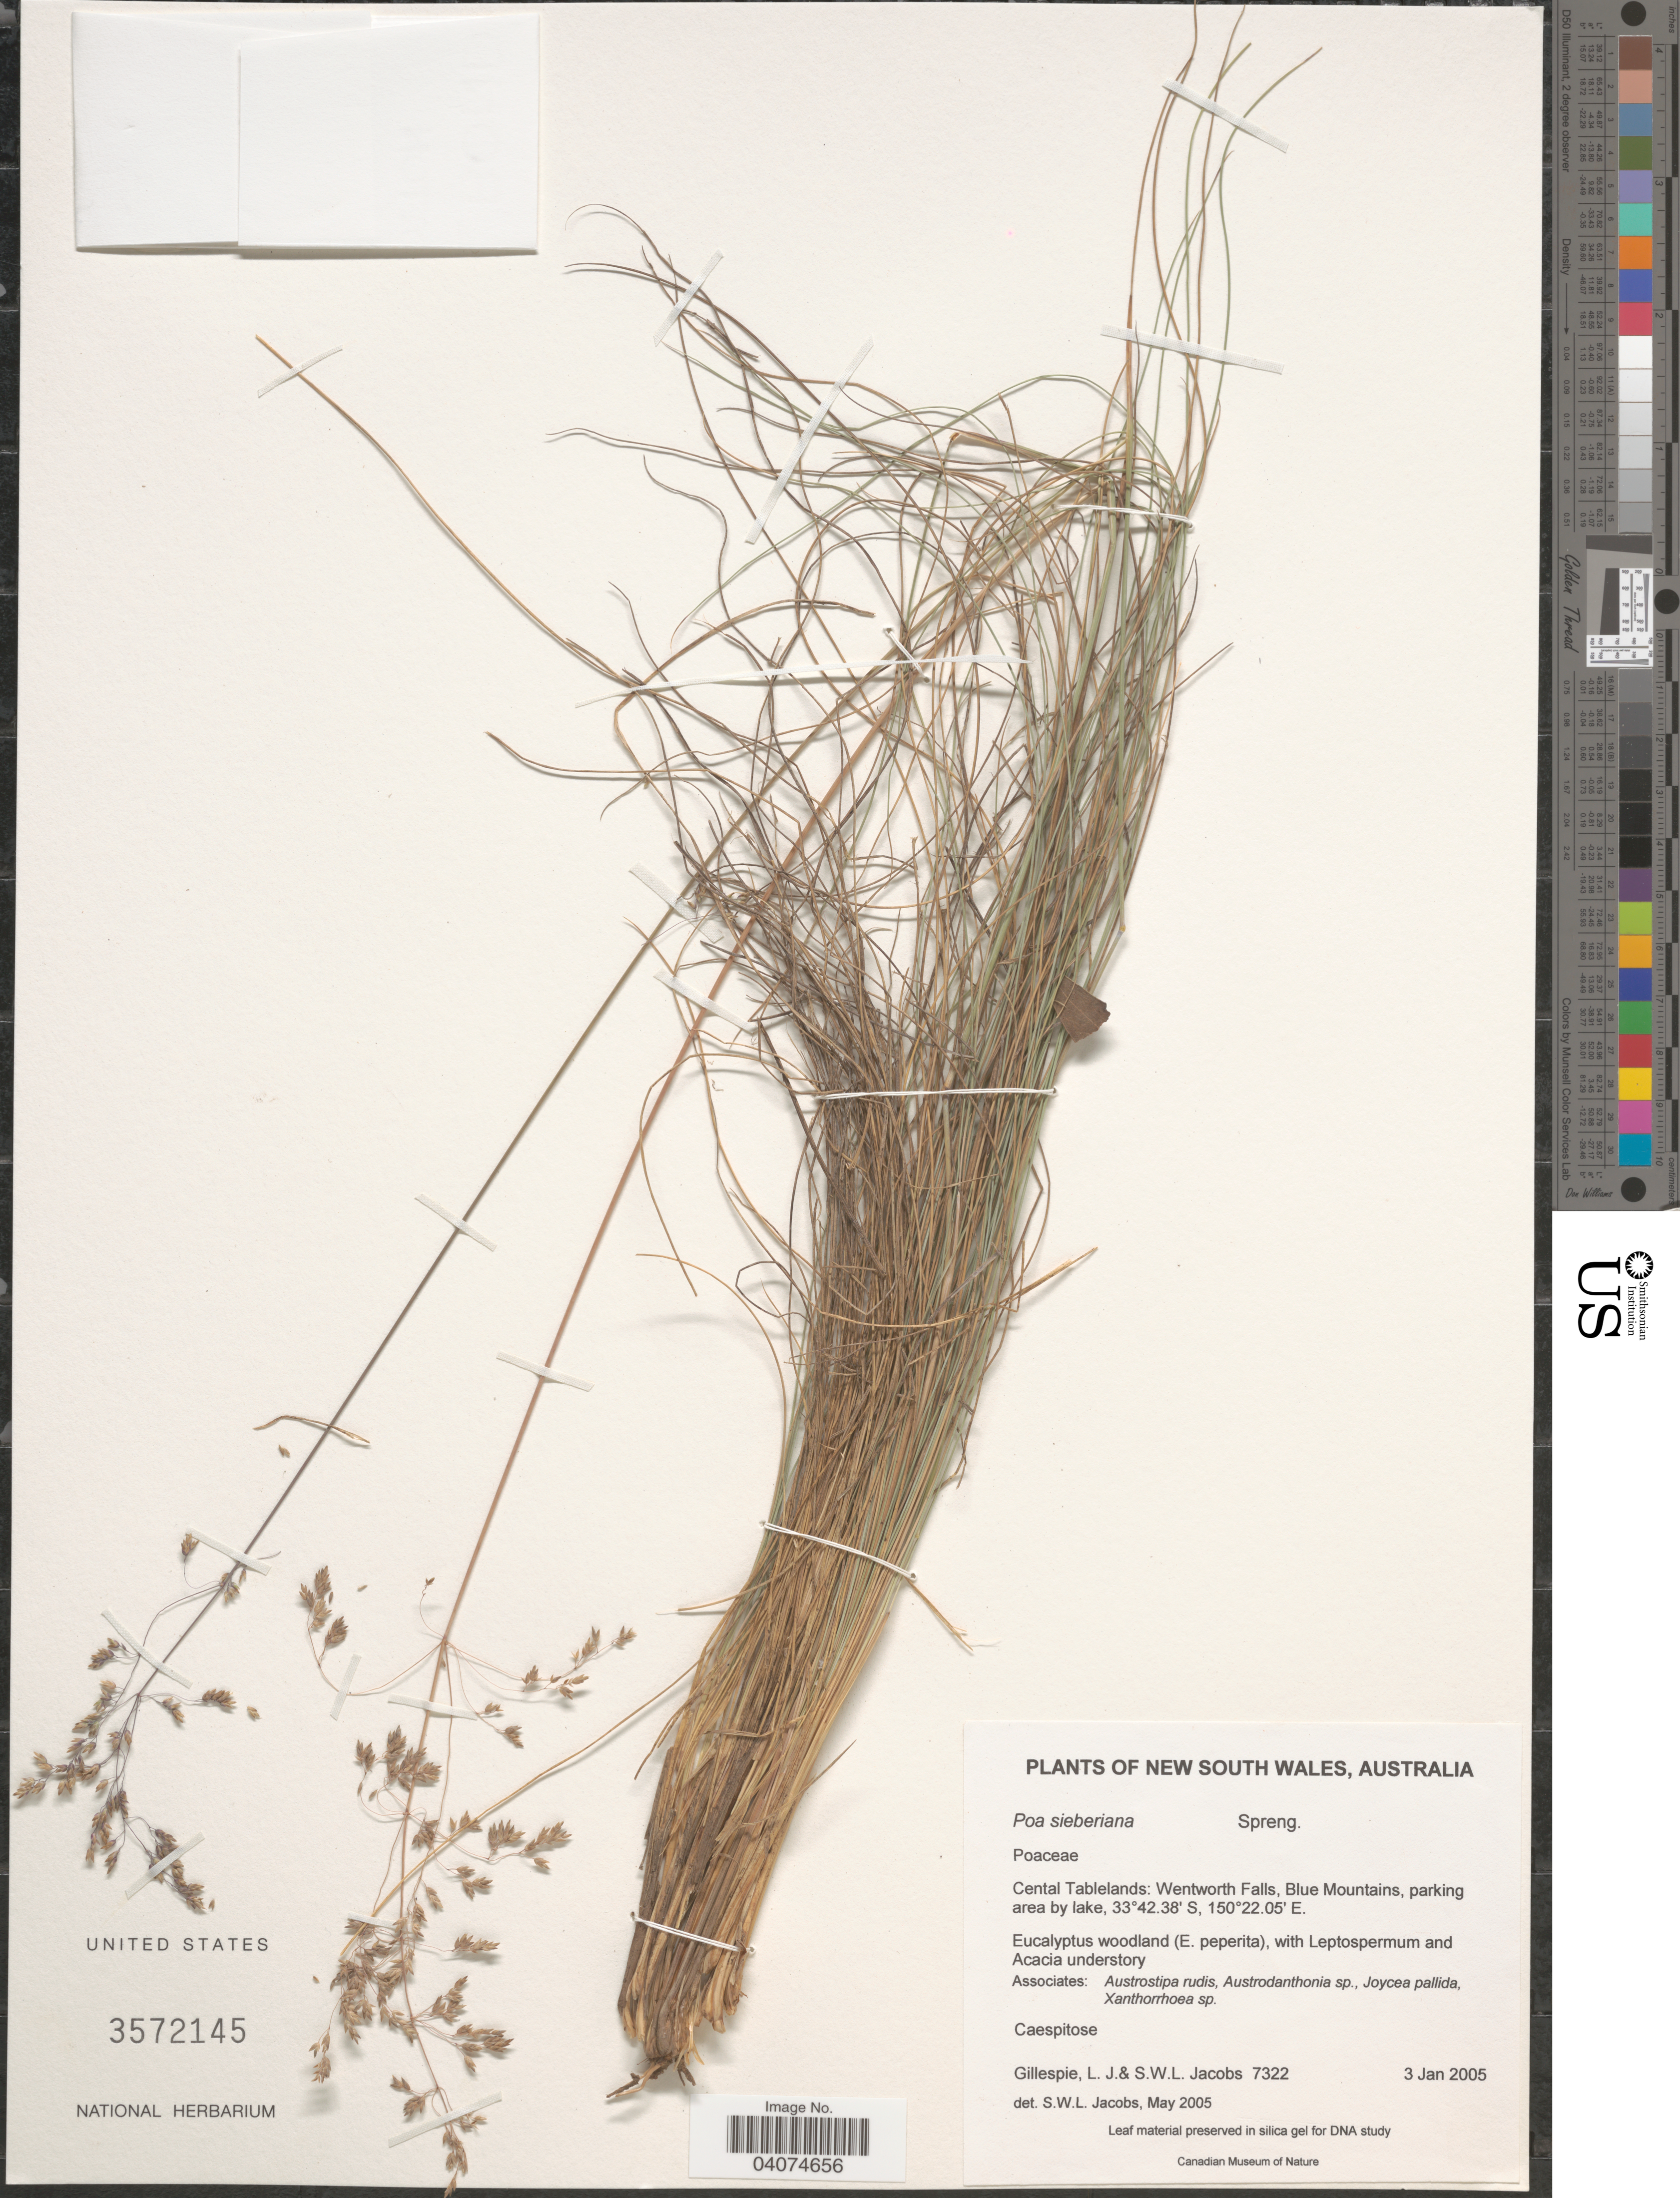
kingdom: Plantae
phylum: Tracheophyta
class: Liliopsida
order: Poales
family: Poaceae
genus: Poa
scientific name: Poa sieberiana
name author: Spreng.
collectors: L. Gillespie & S. W. L. Jacobs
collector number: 7322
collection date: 2005-01-03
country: Australia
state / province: New South Wales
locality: Central Tablelands: Wentworth Falls, Blue Mountains, parking area by lake.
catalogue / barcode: US 3572145